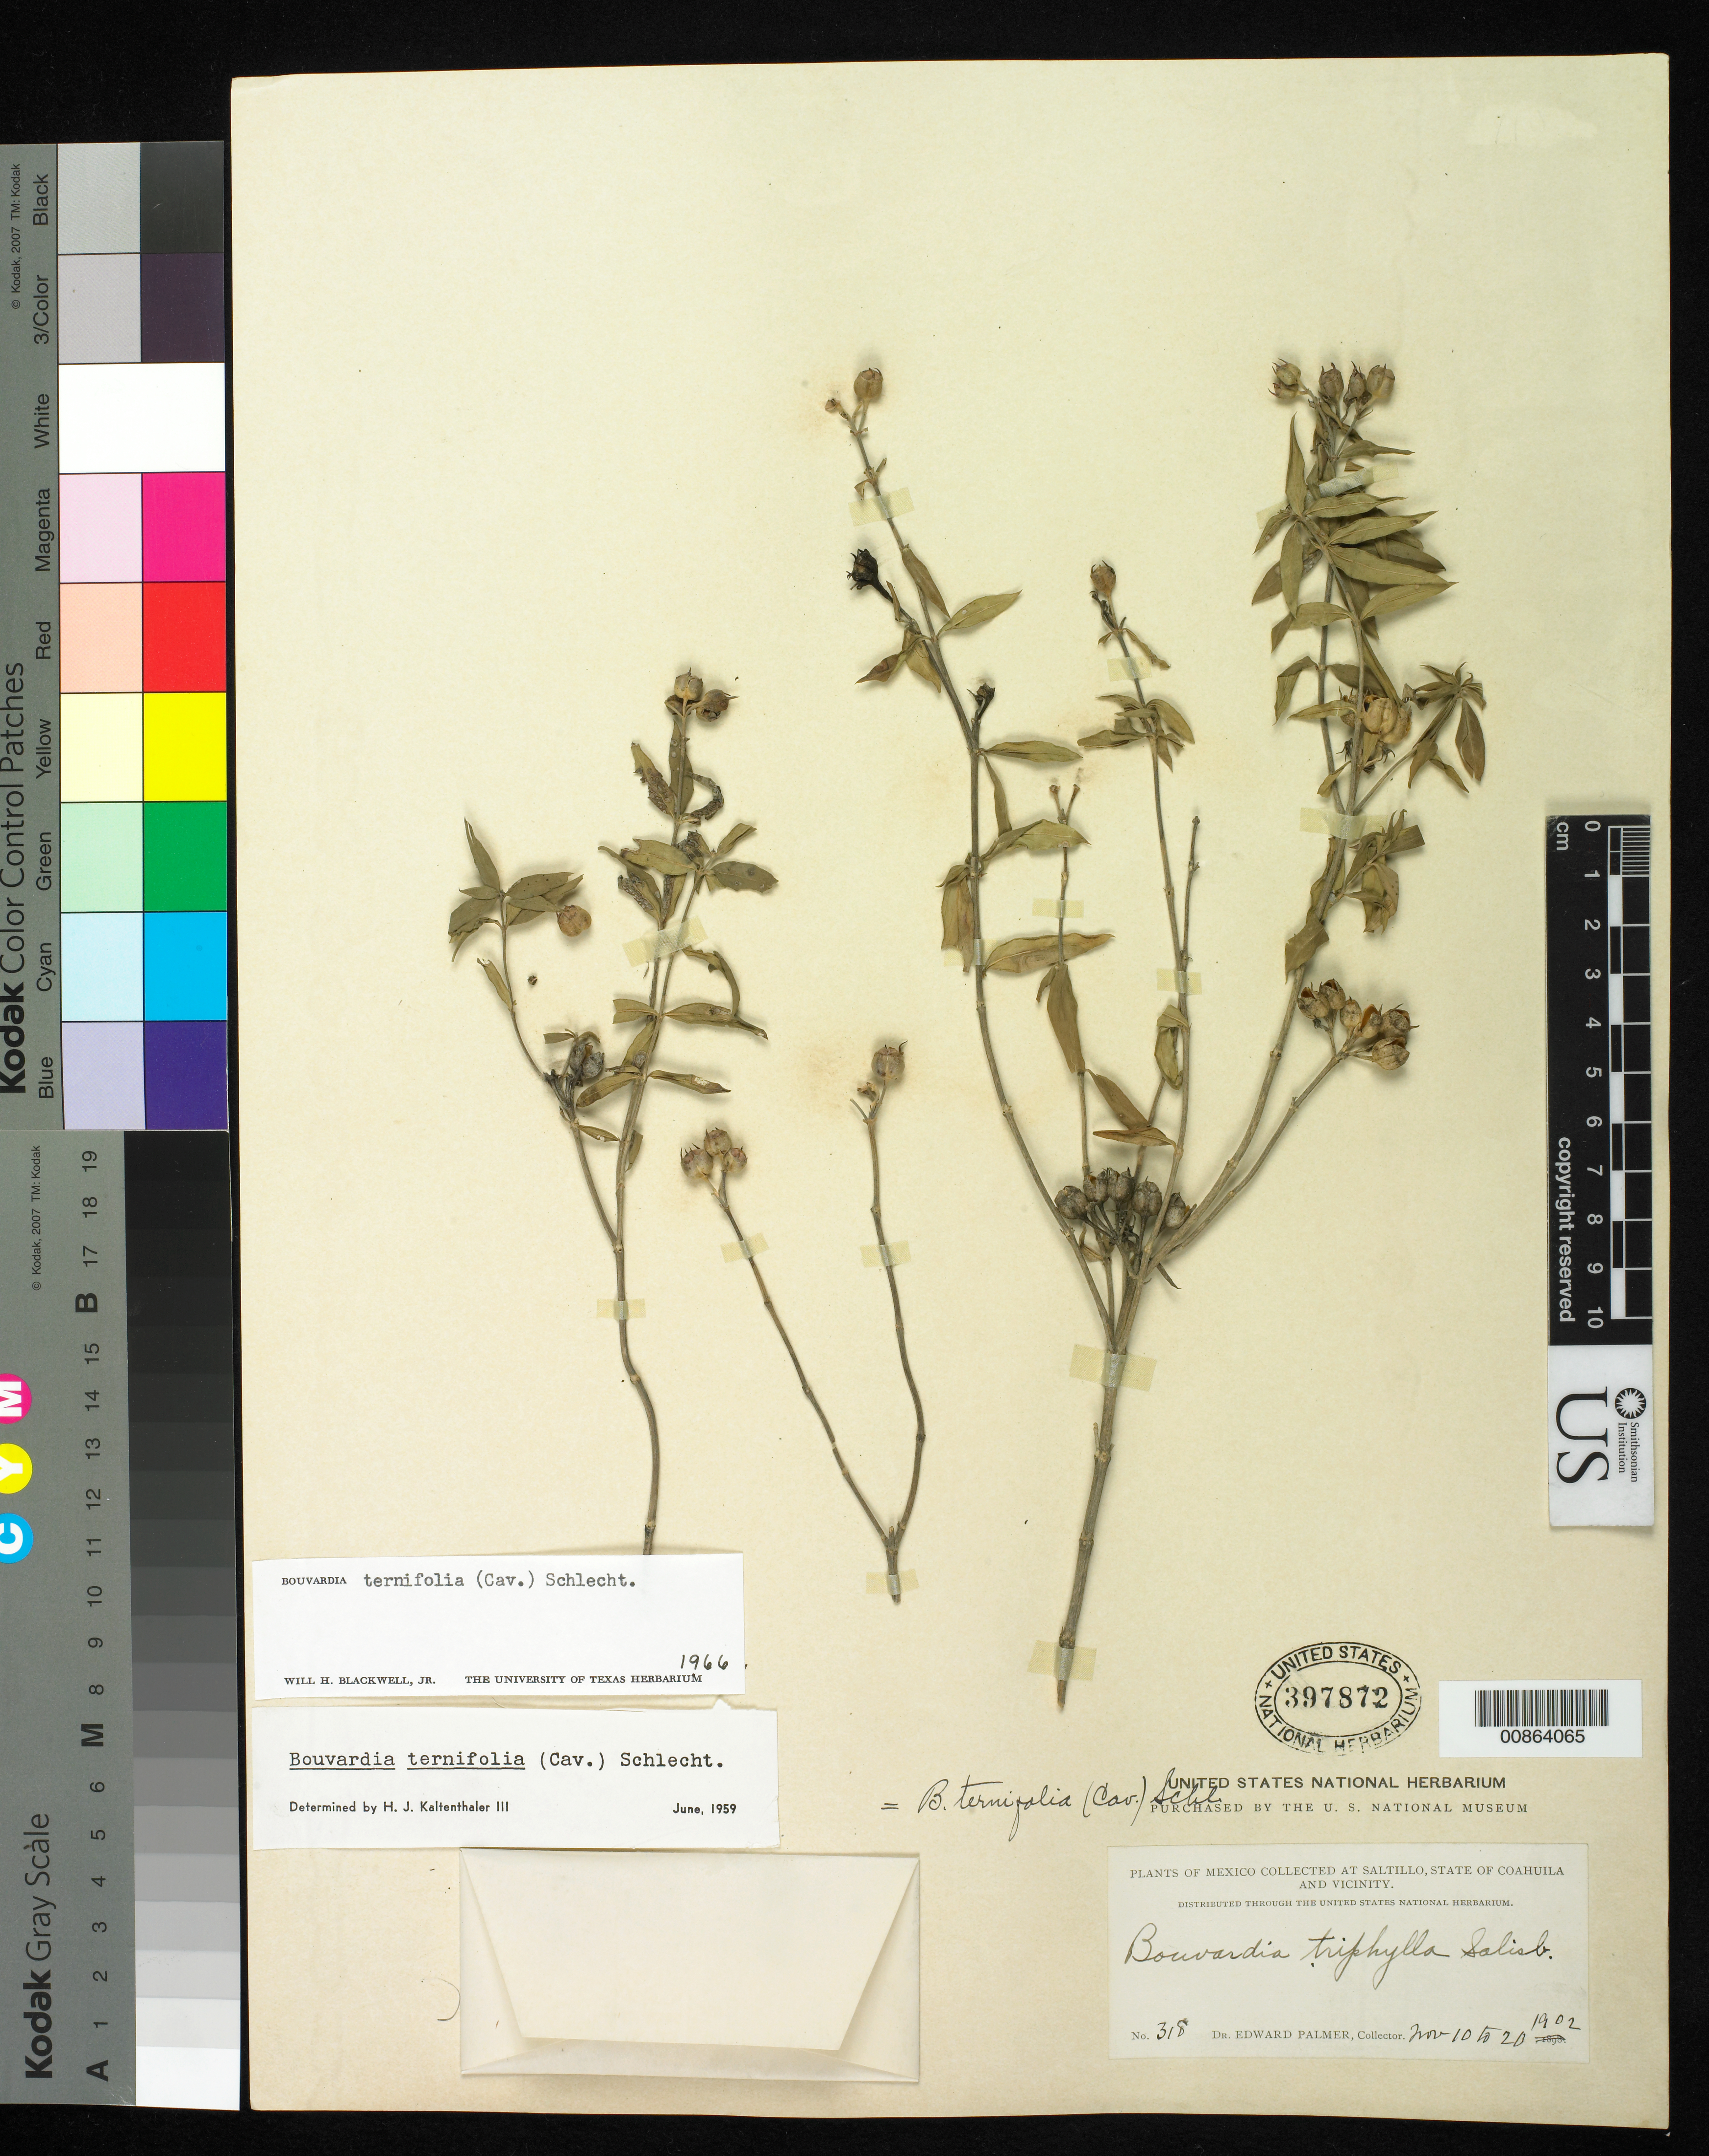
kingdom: Plantae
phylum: Tracheophyta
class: Magnoliopsida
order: Gentianales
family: Rubiaceae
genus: Bouvardia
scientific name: Bouvardia tenuifolia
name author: Standl.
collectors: E. Palmer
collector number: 318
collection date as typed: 10 Nov 1902 to 20 Nov 1902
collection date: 1902-11-10/1902-11-20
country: Mexico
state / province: Coahuila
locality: Saltillo, Coahuila and vicinity.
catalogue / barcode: US 397872